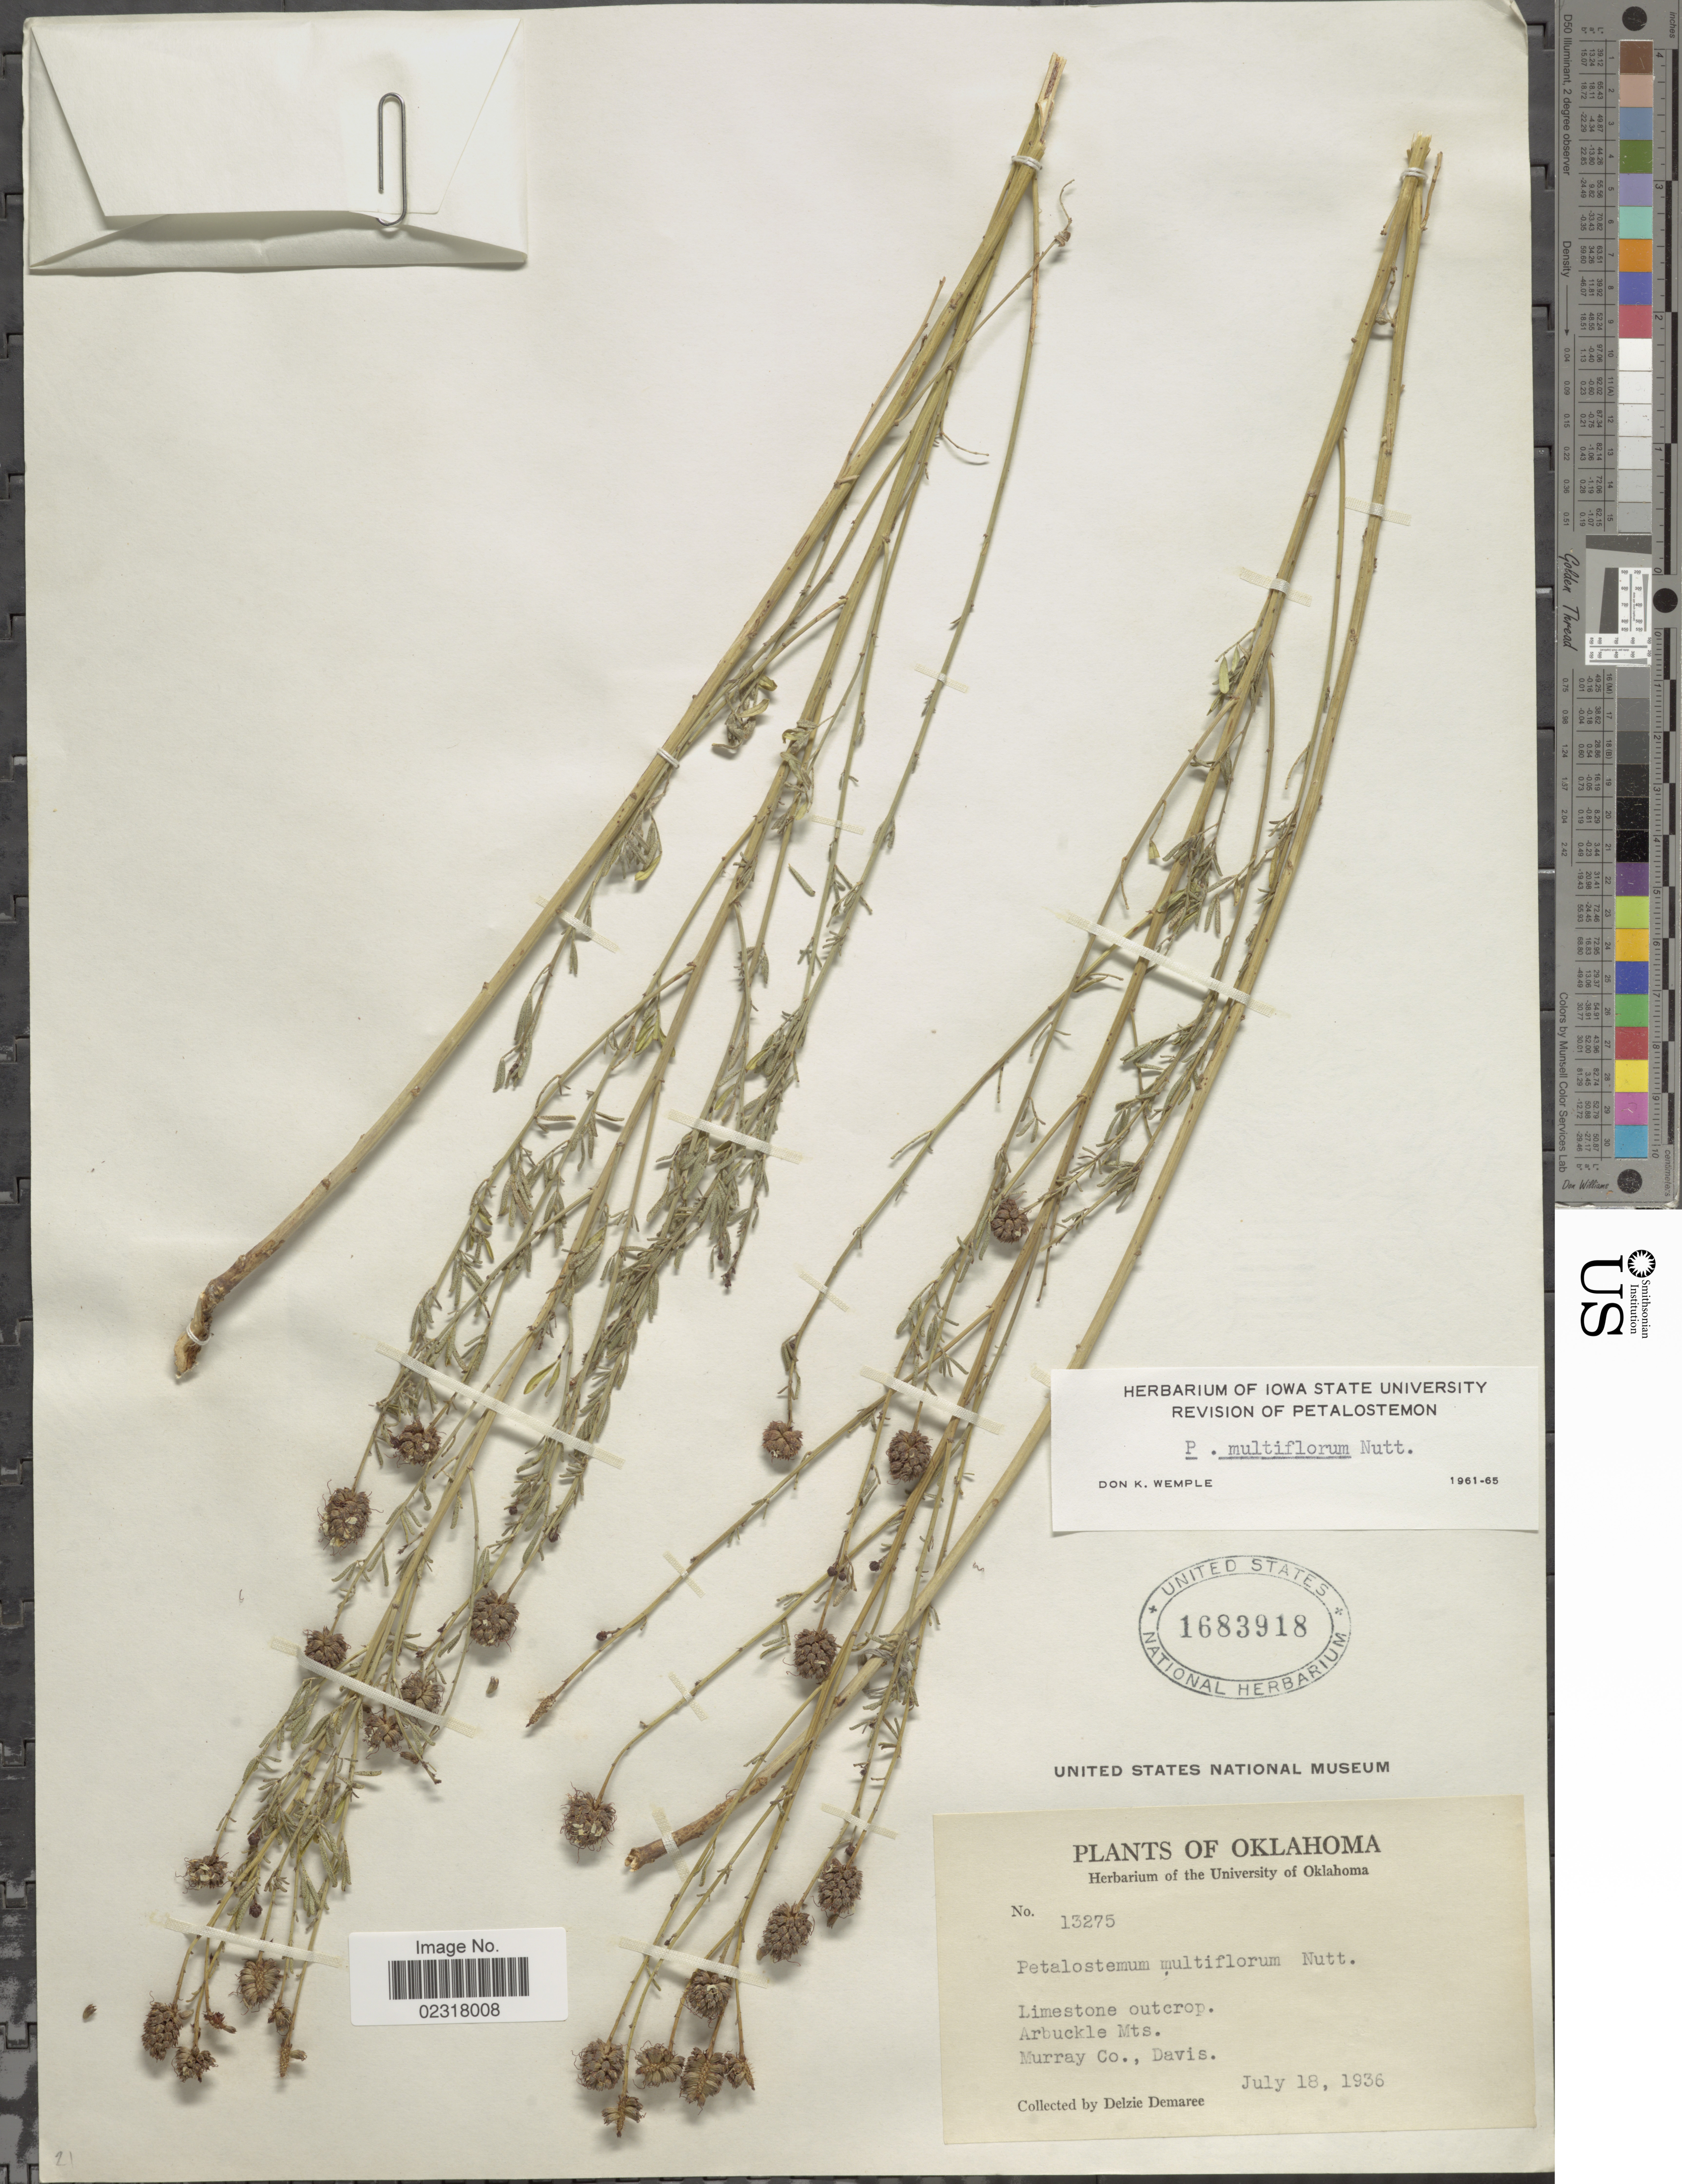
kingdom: Plantae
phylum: Tracheophyta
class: Magnoliopsida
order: Fabales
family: Fabaceae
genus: Dalea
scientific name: Dalea multiflora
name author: (Nutt.) Shinners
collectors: D. Demaree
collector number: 13275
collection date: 1936-07-18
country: United States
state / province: Oklahoma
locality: Limestone outcrop, Arbuckle Mts., Murray Co., Davis.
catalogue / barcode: US 1683918